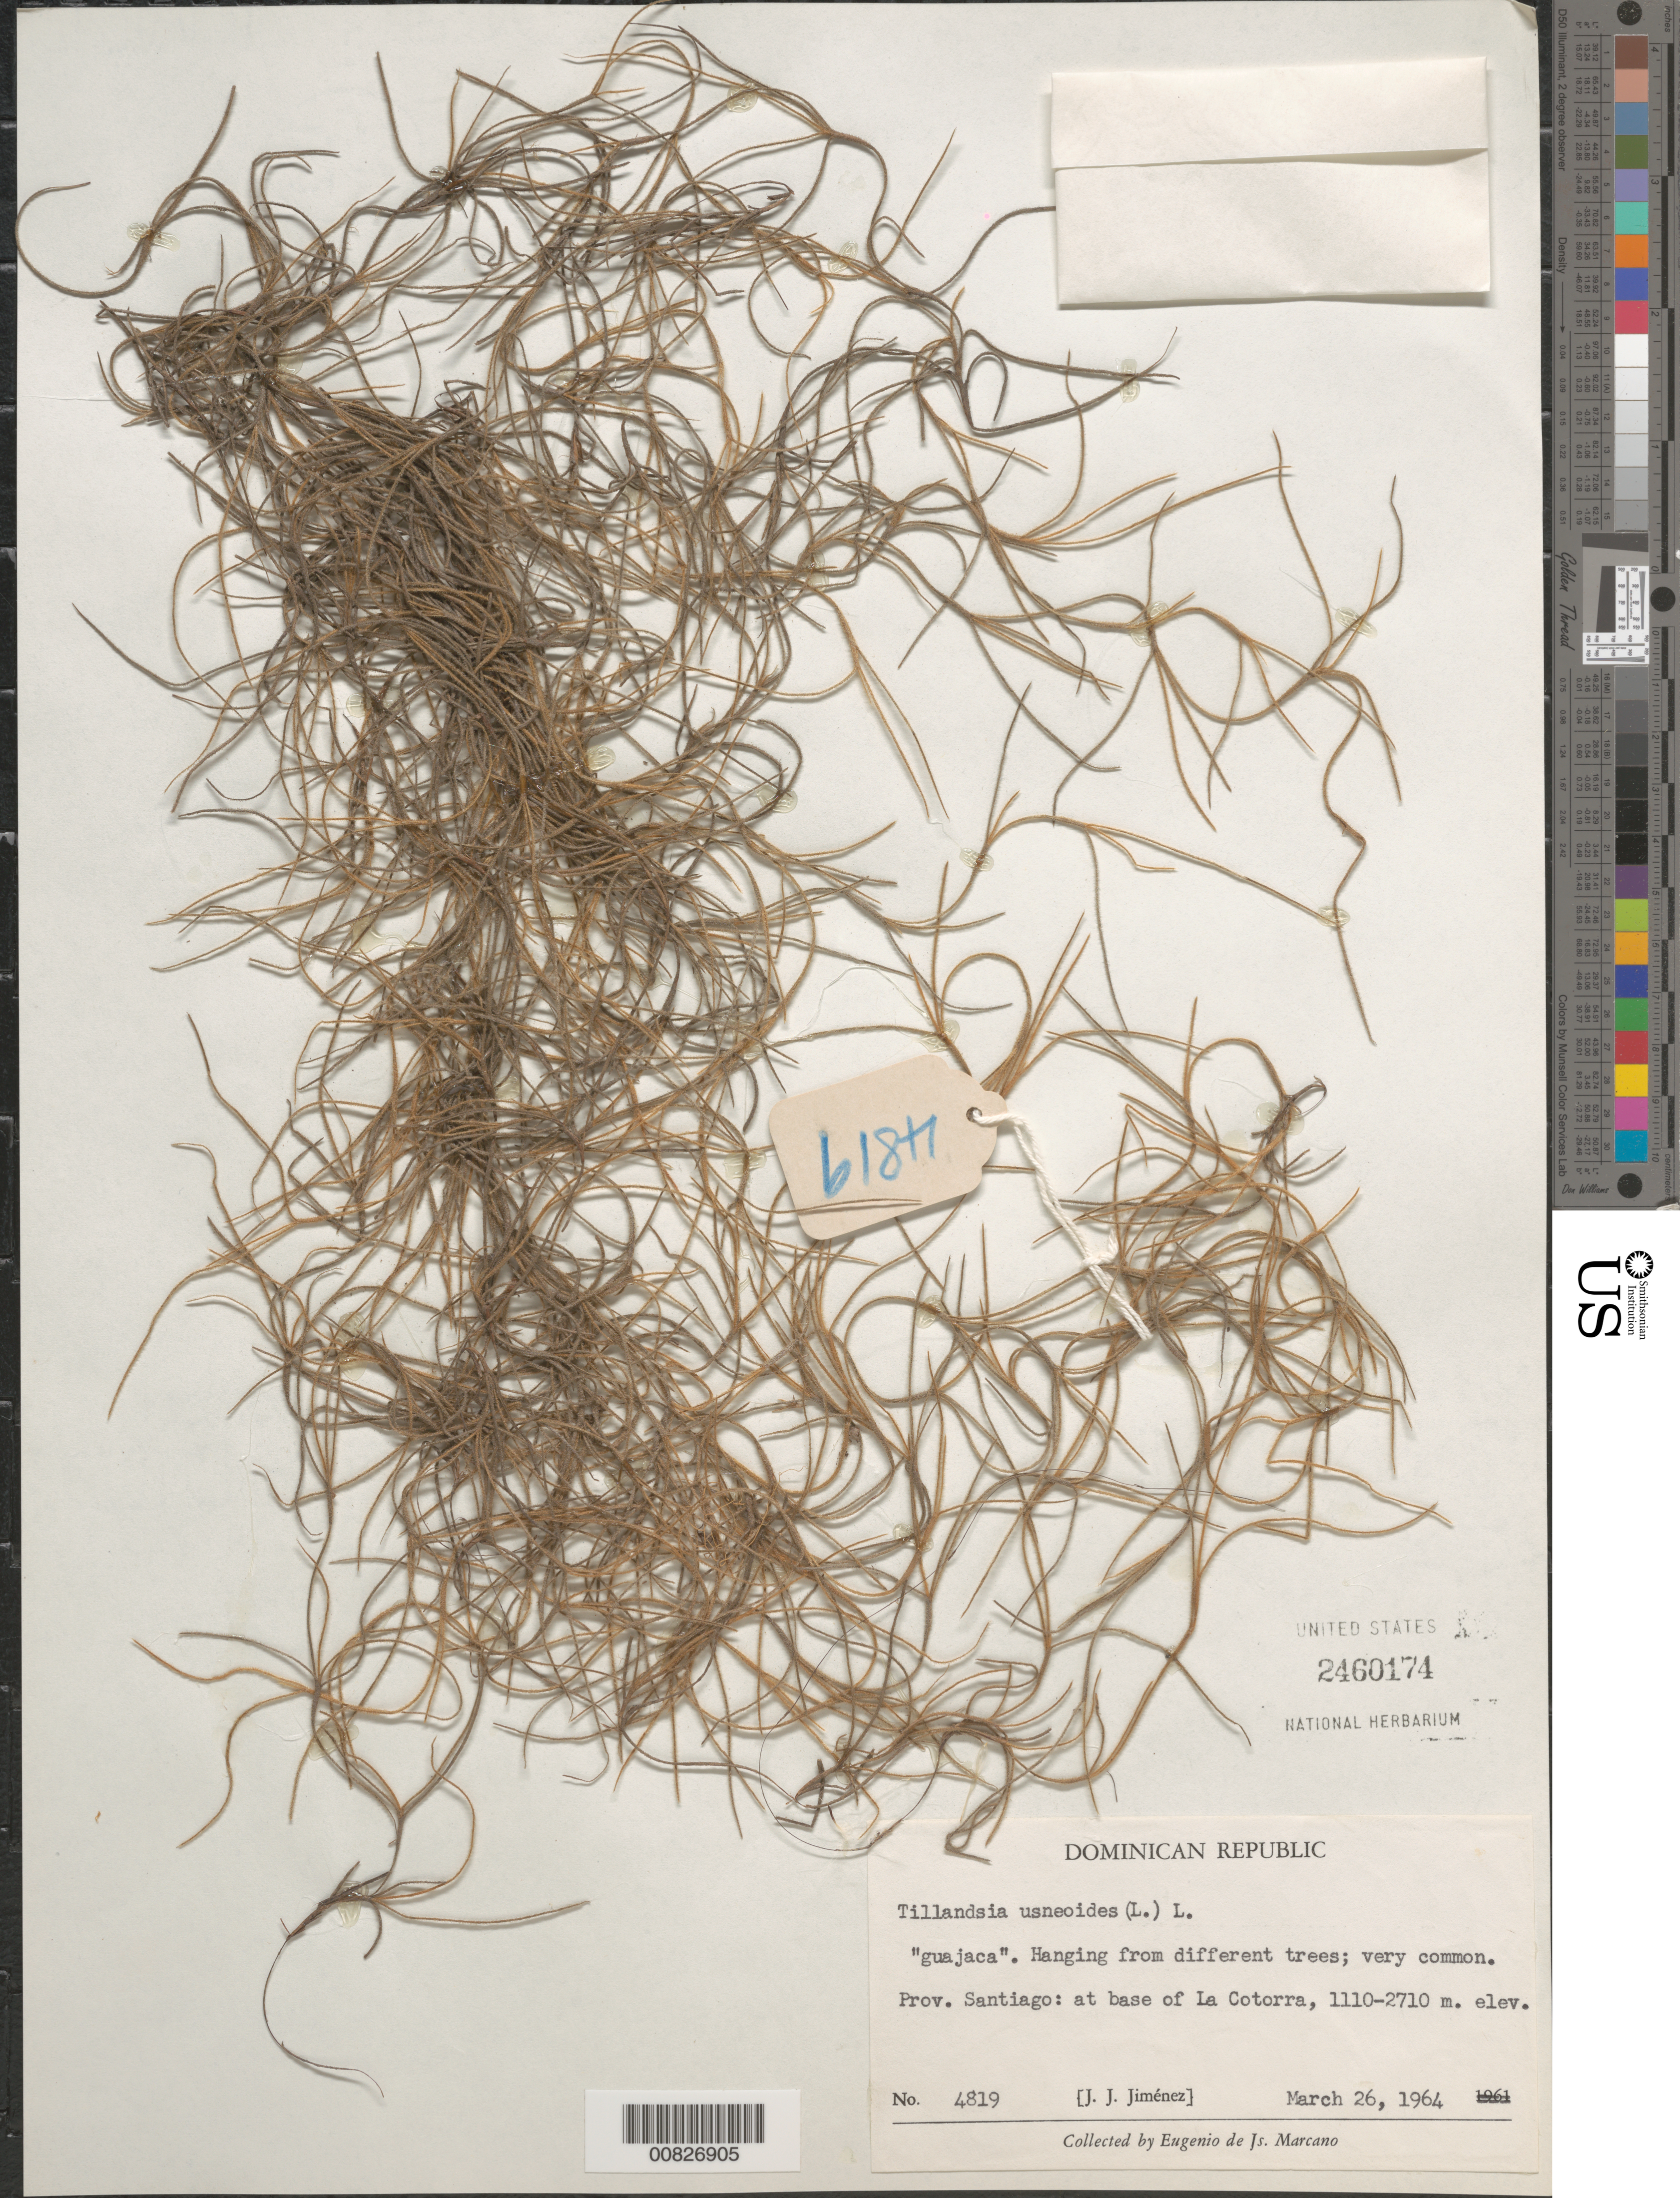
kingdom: Plantae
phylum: Tracheophyta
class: Liliopsida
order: Poales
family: Bromeliaceae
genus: Tillandsia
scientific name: Tillandsia usneoides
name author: (L.) L.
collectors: E. J. Marcano F. & J. J. Jiménez Almonte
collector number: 4819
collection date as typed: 26 Mar 1964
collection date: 1964-03-26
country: Dominican Republic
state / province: Santiago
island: Hispaniola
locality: At base of La Cotorra.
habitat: Hanging from different trees.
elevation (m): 1110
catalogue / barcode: US 2460174